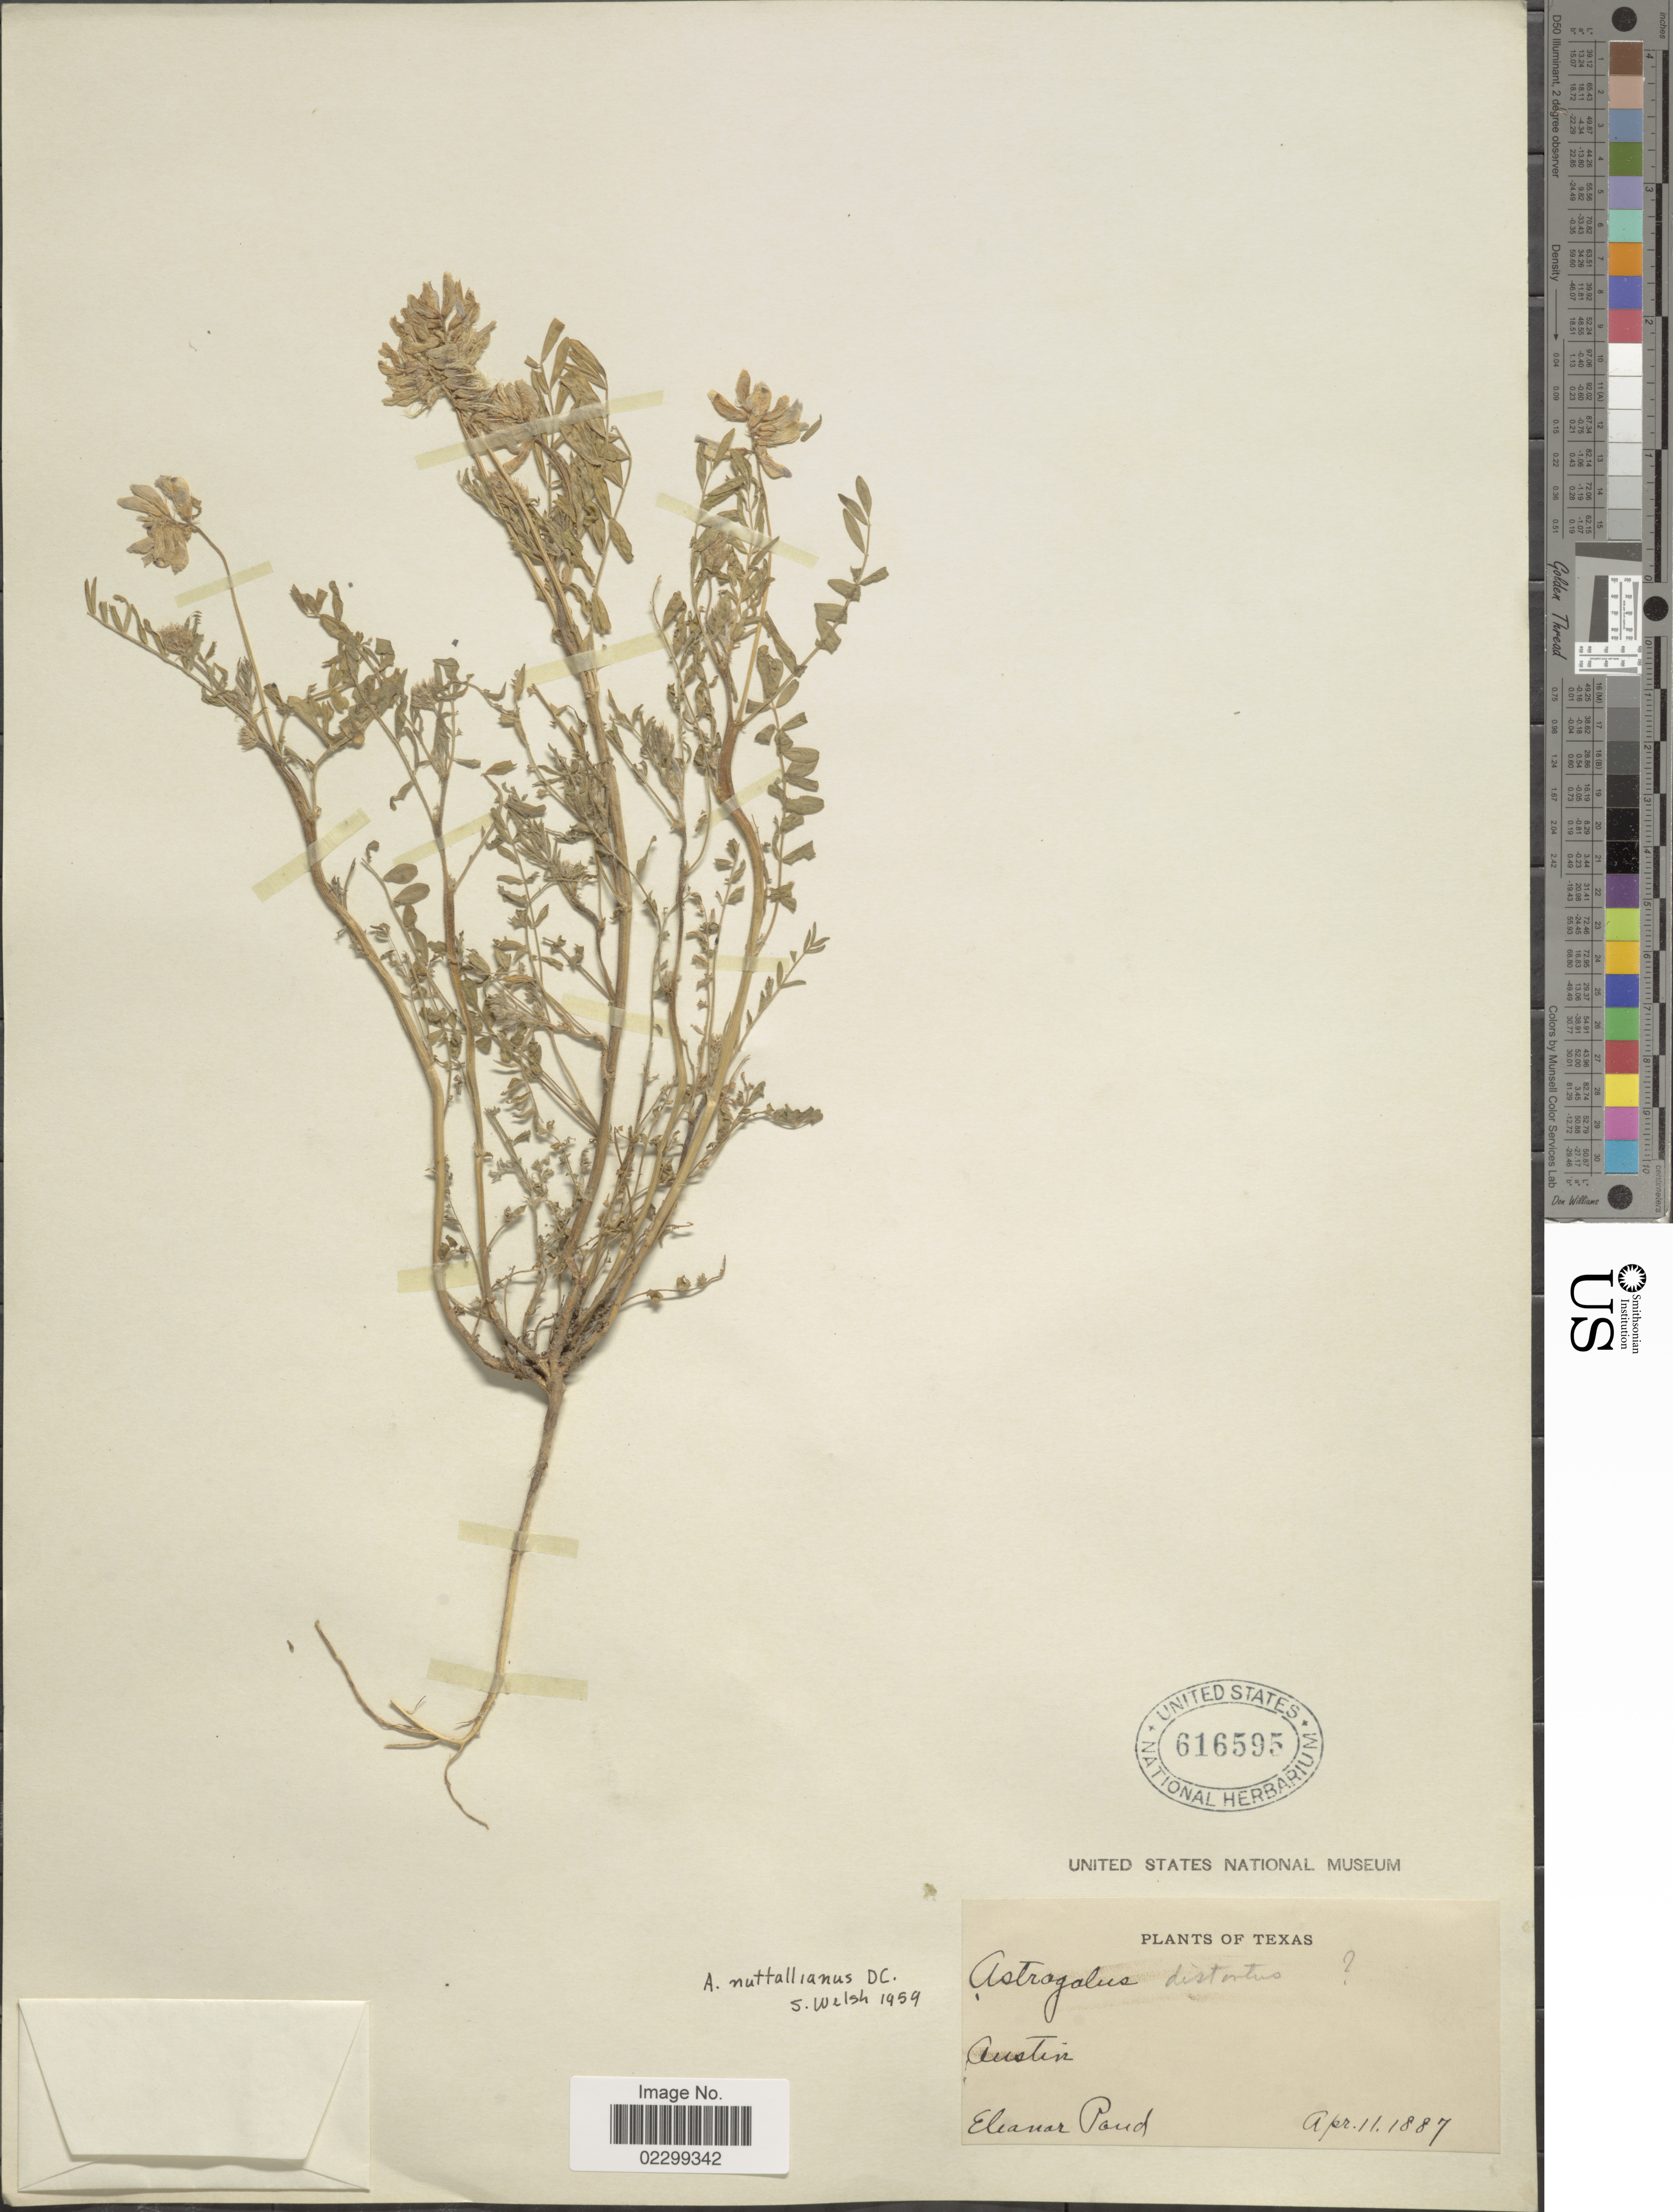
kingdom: Plantae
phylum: Tracheophyta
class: Magnoliopsida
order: Fabales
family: Fabaceae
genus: Astragalus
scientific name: Astragalus austrinus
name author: (Small) O.E. Schulz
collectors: E. Pond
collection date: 1887-04-11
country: United States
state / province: Texas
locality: Austin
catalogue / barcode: US 616595